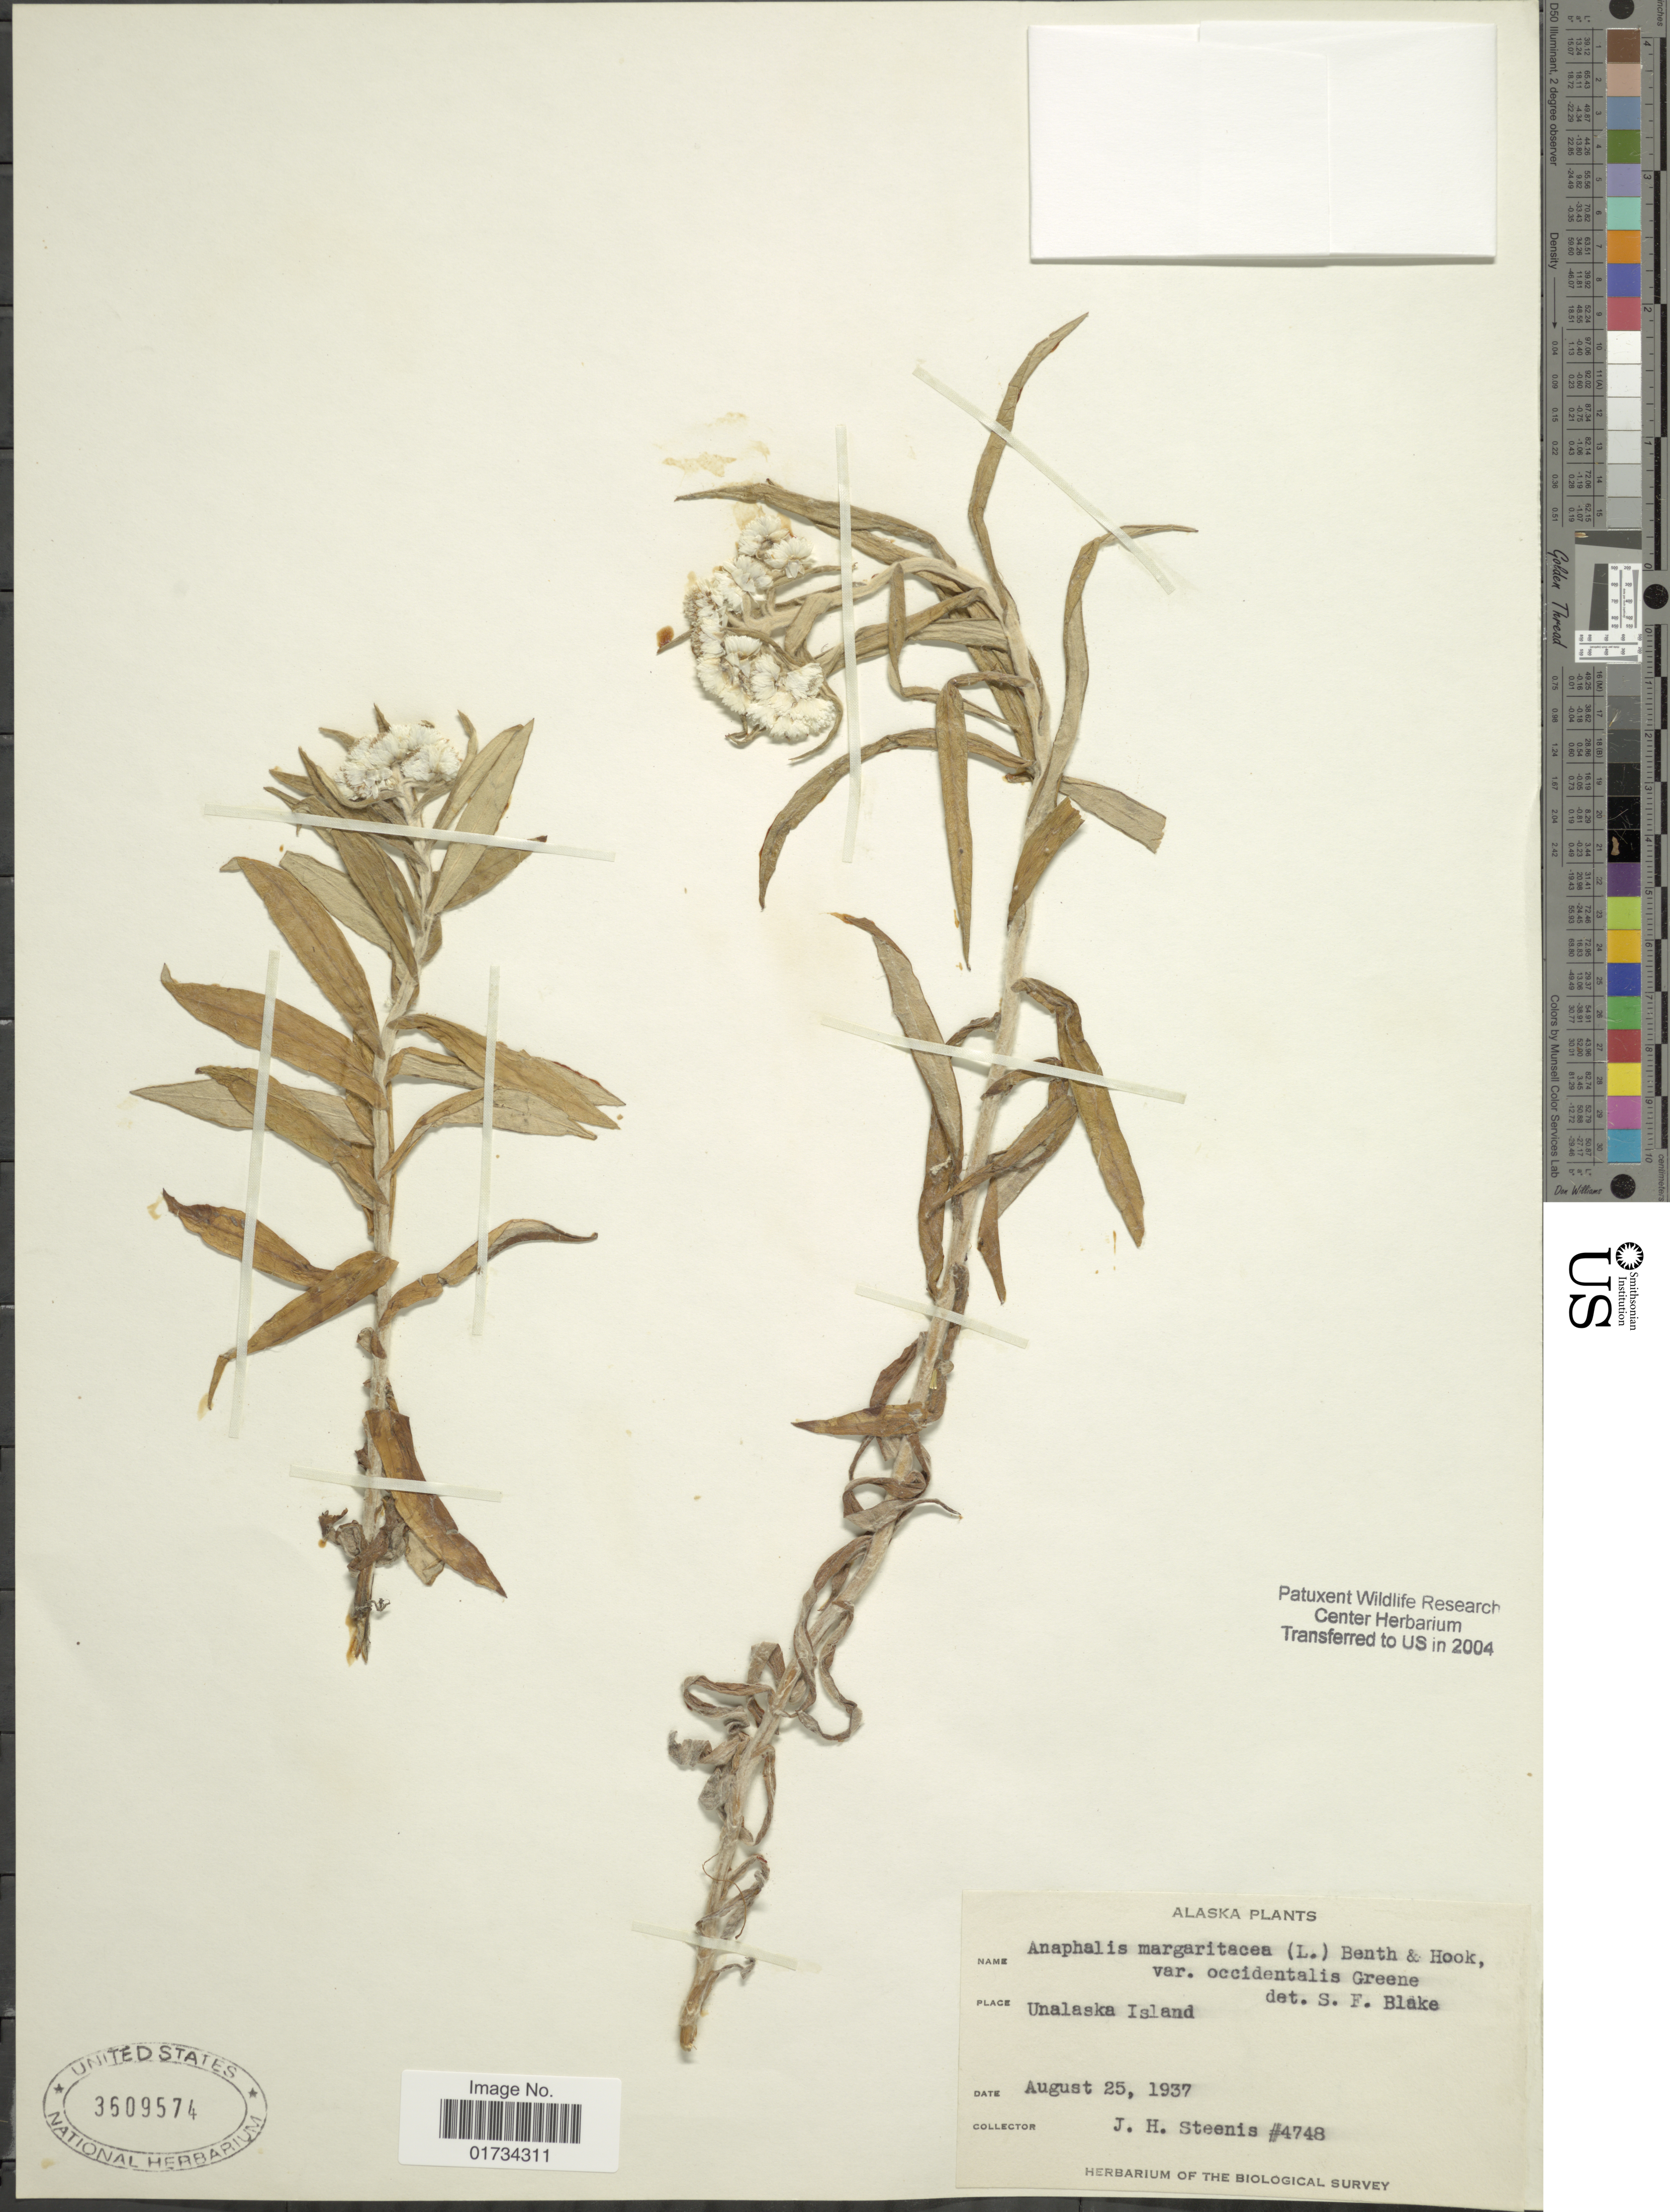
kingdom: Plantae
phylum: Tracheophyta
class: Magnoliopsida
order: Asterales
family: Asteraceae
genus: Anaphalis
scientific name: Anaphalis margaritacea var. occidentalis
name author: Greene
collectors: J. H. Steenis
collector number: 4748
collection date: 1937-08-25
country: United States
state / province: Alaska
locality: Alaska. Unalaska Island.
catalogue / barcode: US 3509574